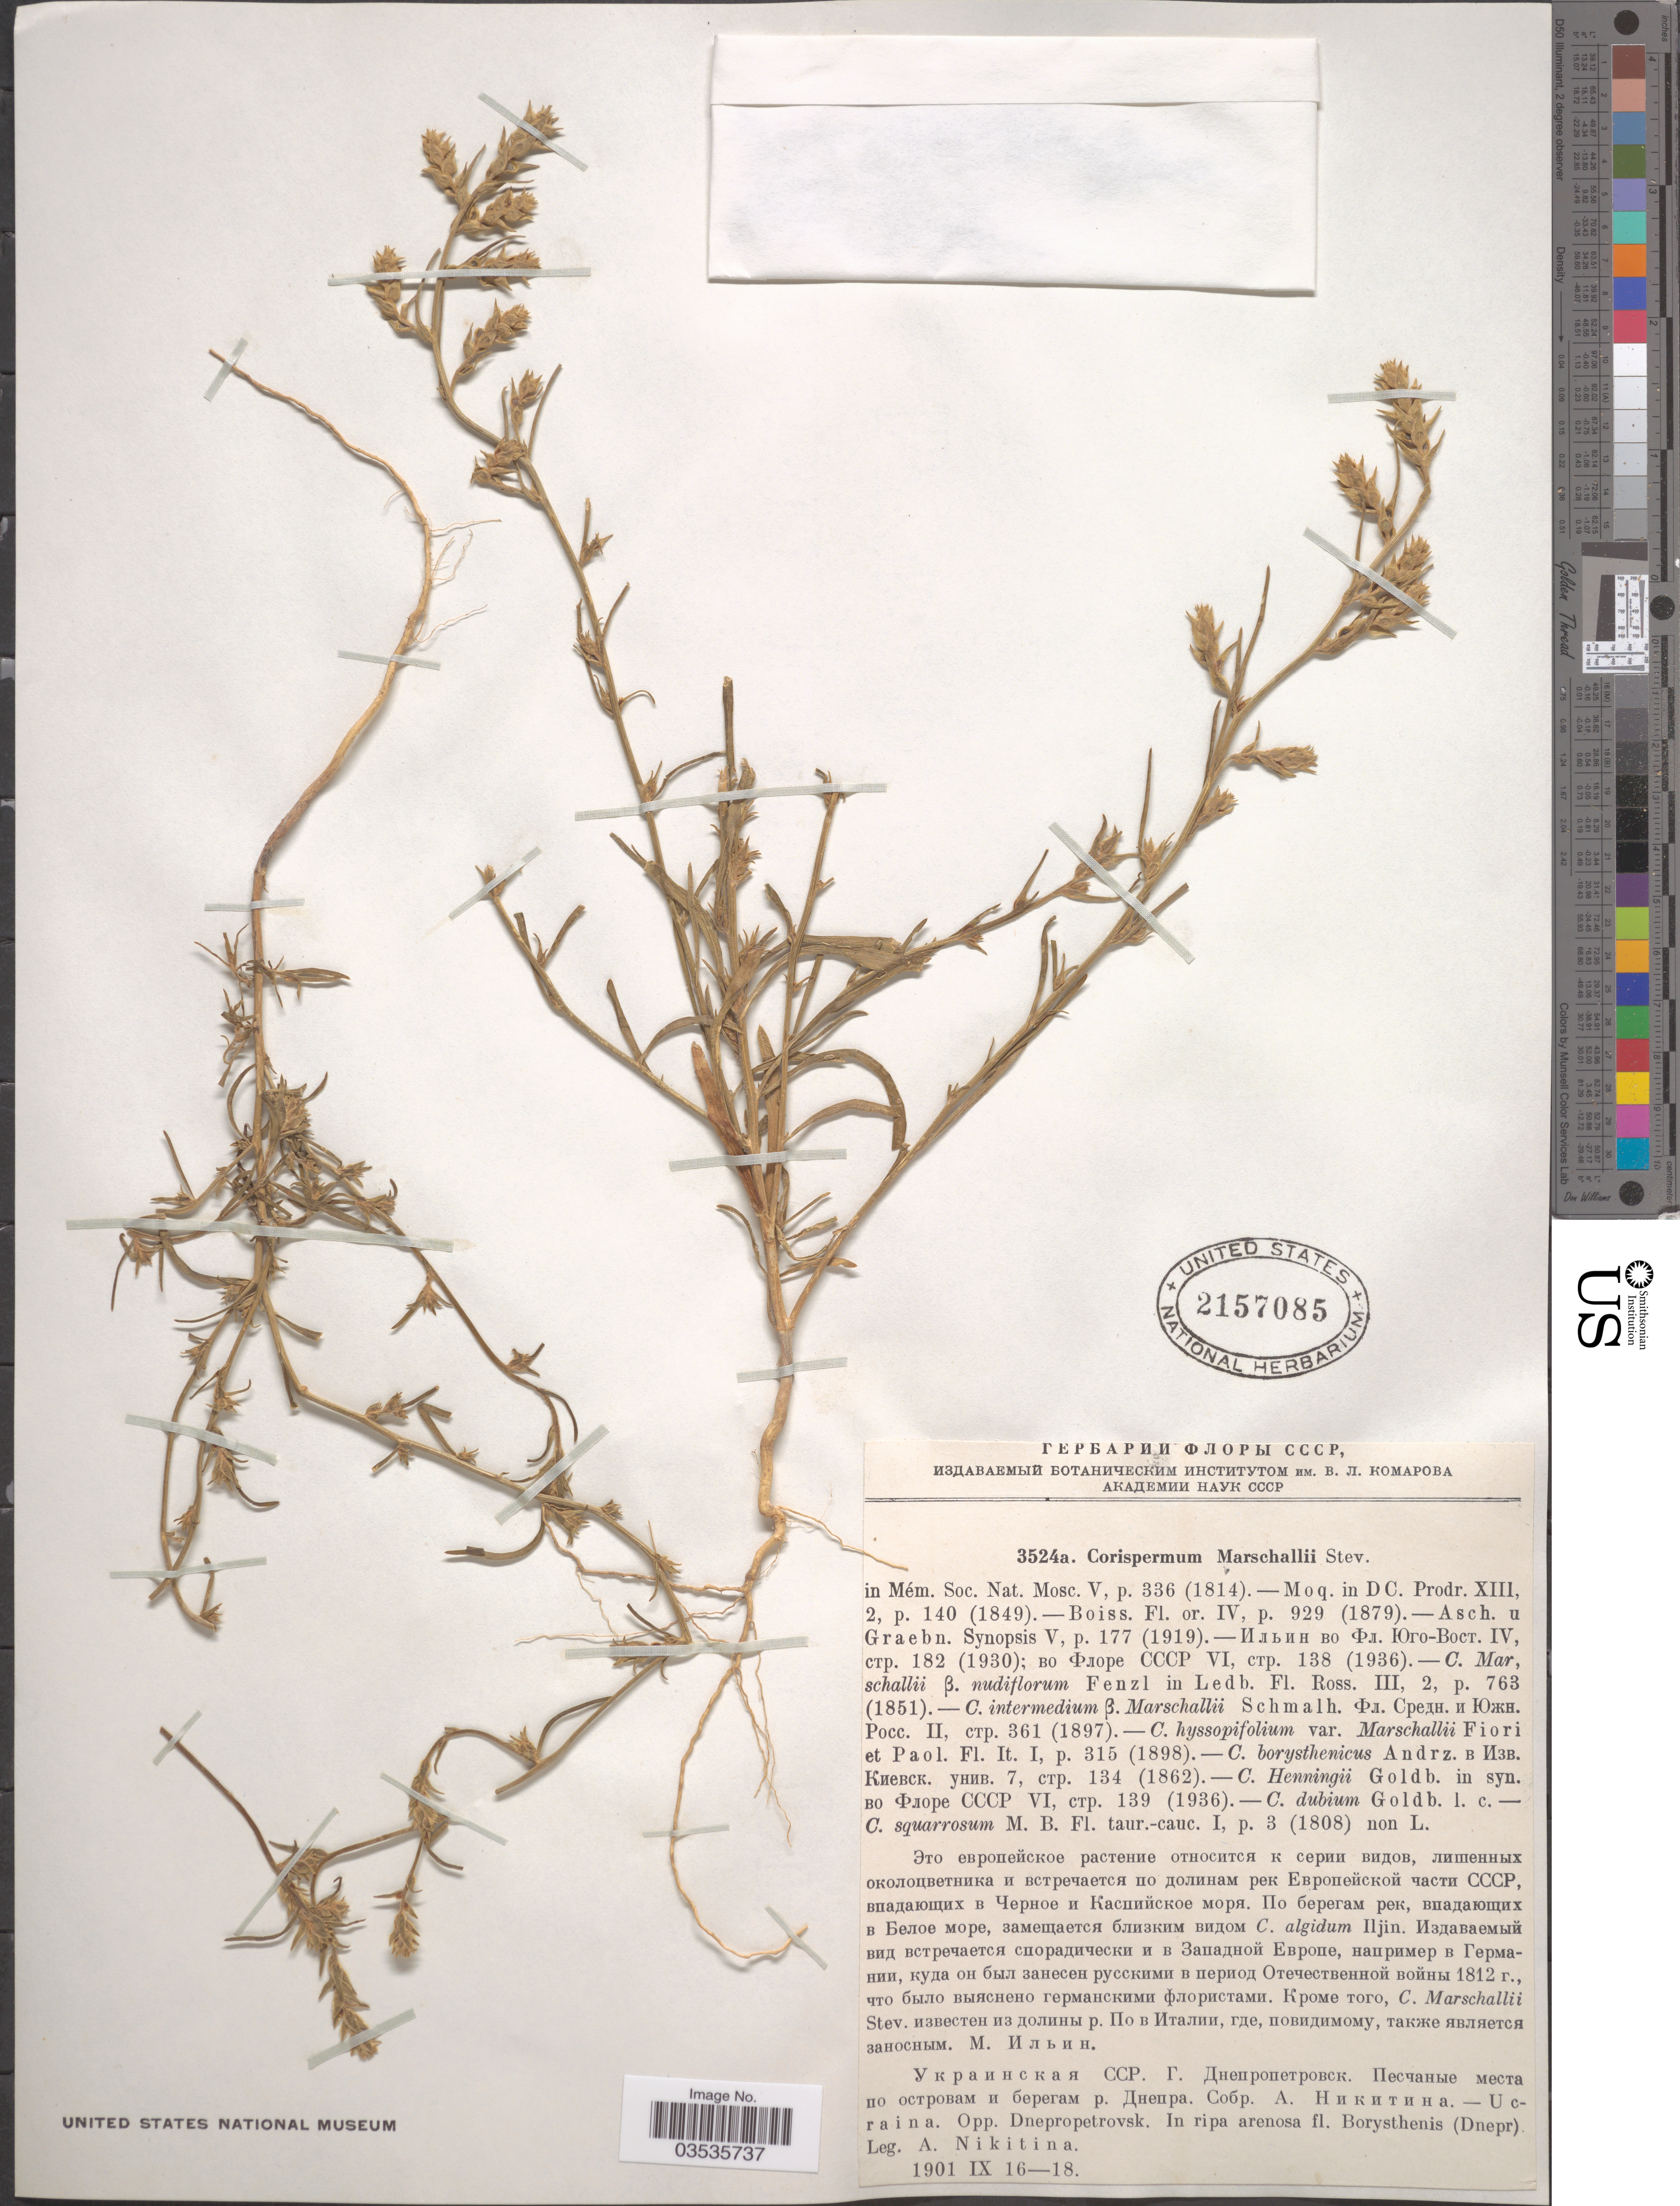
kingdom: Plantae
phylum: Tracheophyta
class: Magnoliopsida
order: Caryophyllales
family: Amaranthaceae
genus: Corispermum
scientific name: Corispermum marschallii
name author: Steven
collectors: A. Nikitin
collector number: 3524a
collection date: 1901-09-16/1901-09-18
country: Ukraine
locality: Ucraina. Opp. Dnepropetrovsk. In ripa arenosa fl. Borysthenis (Dnepr).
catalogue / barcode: US 2157085